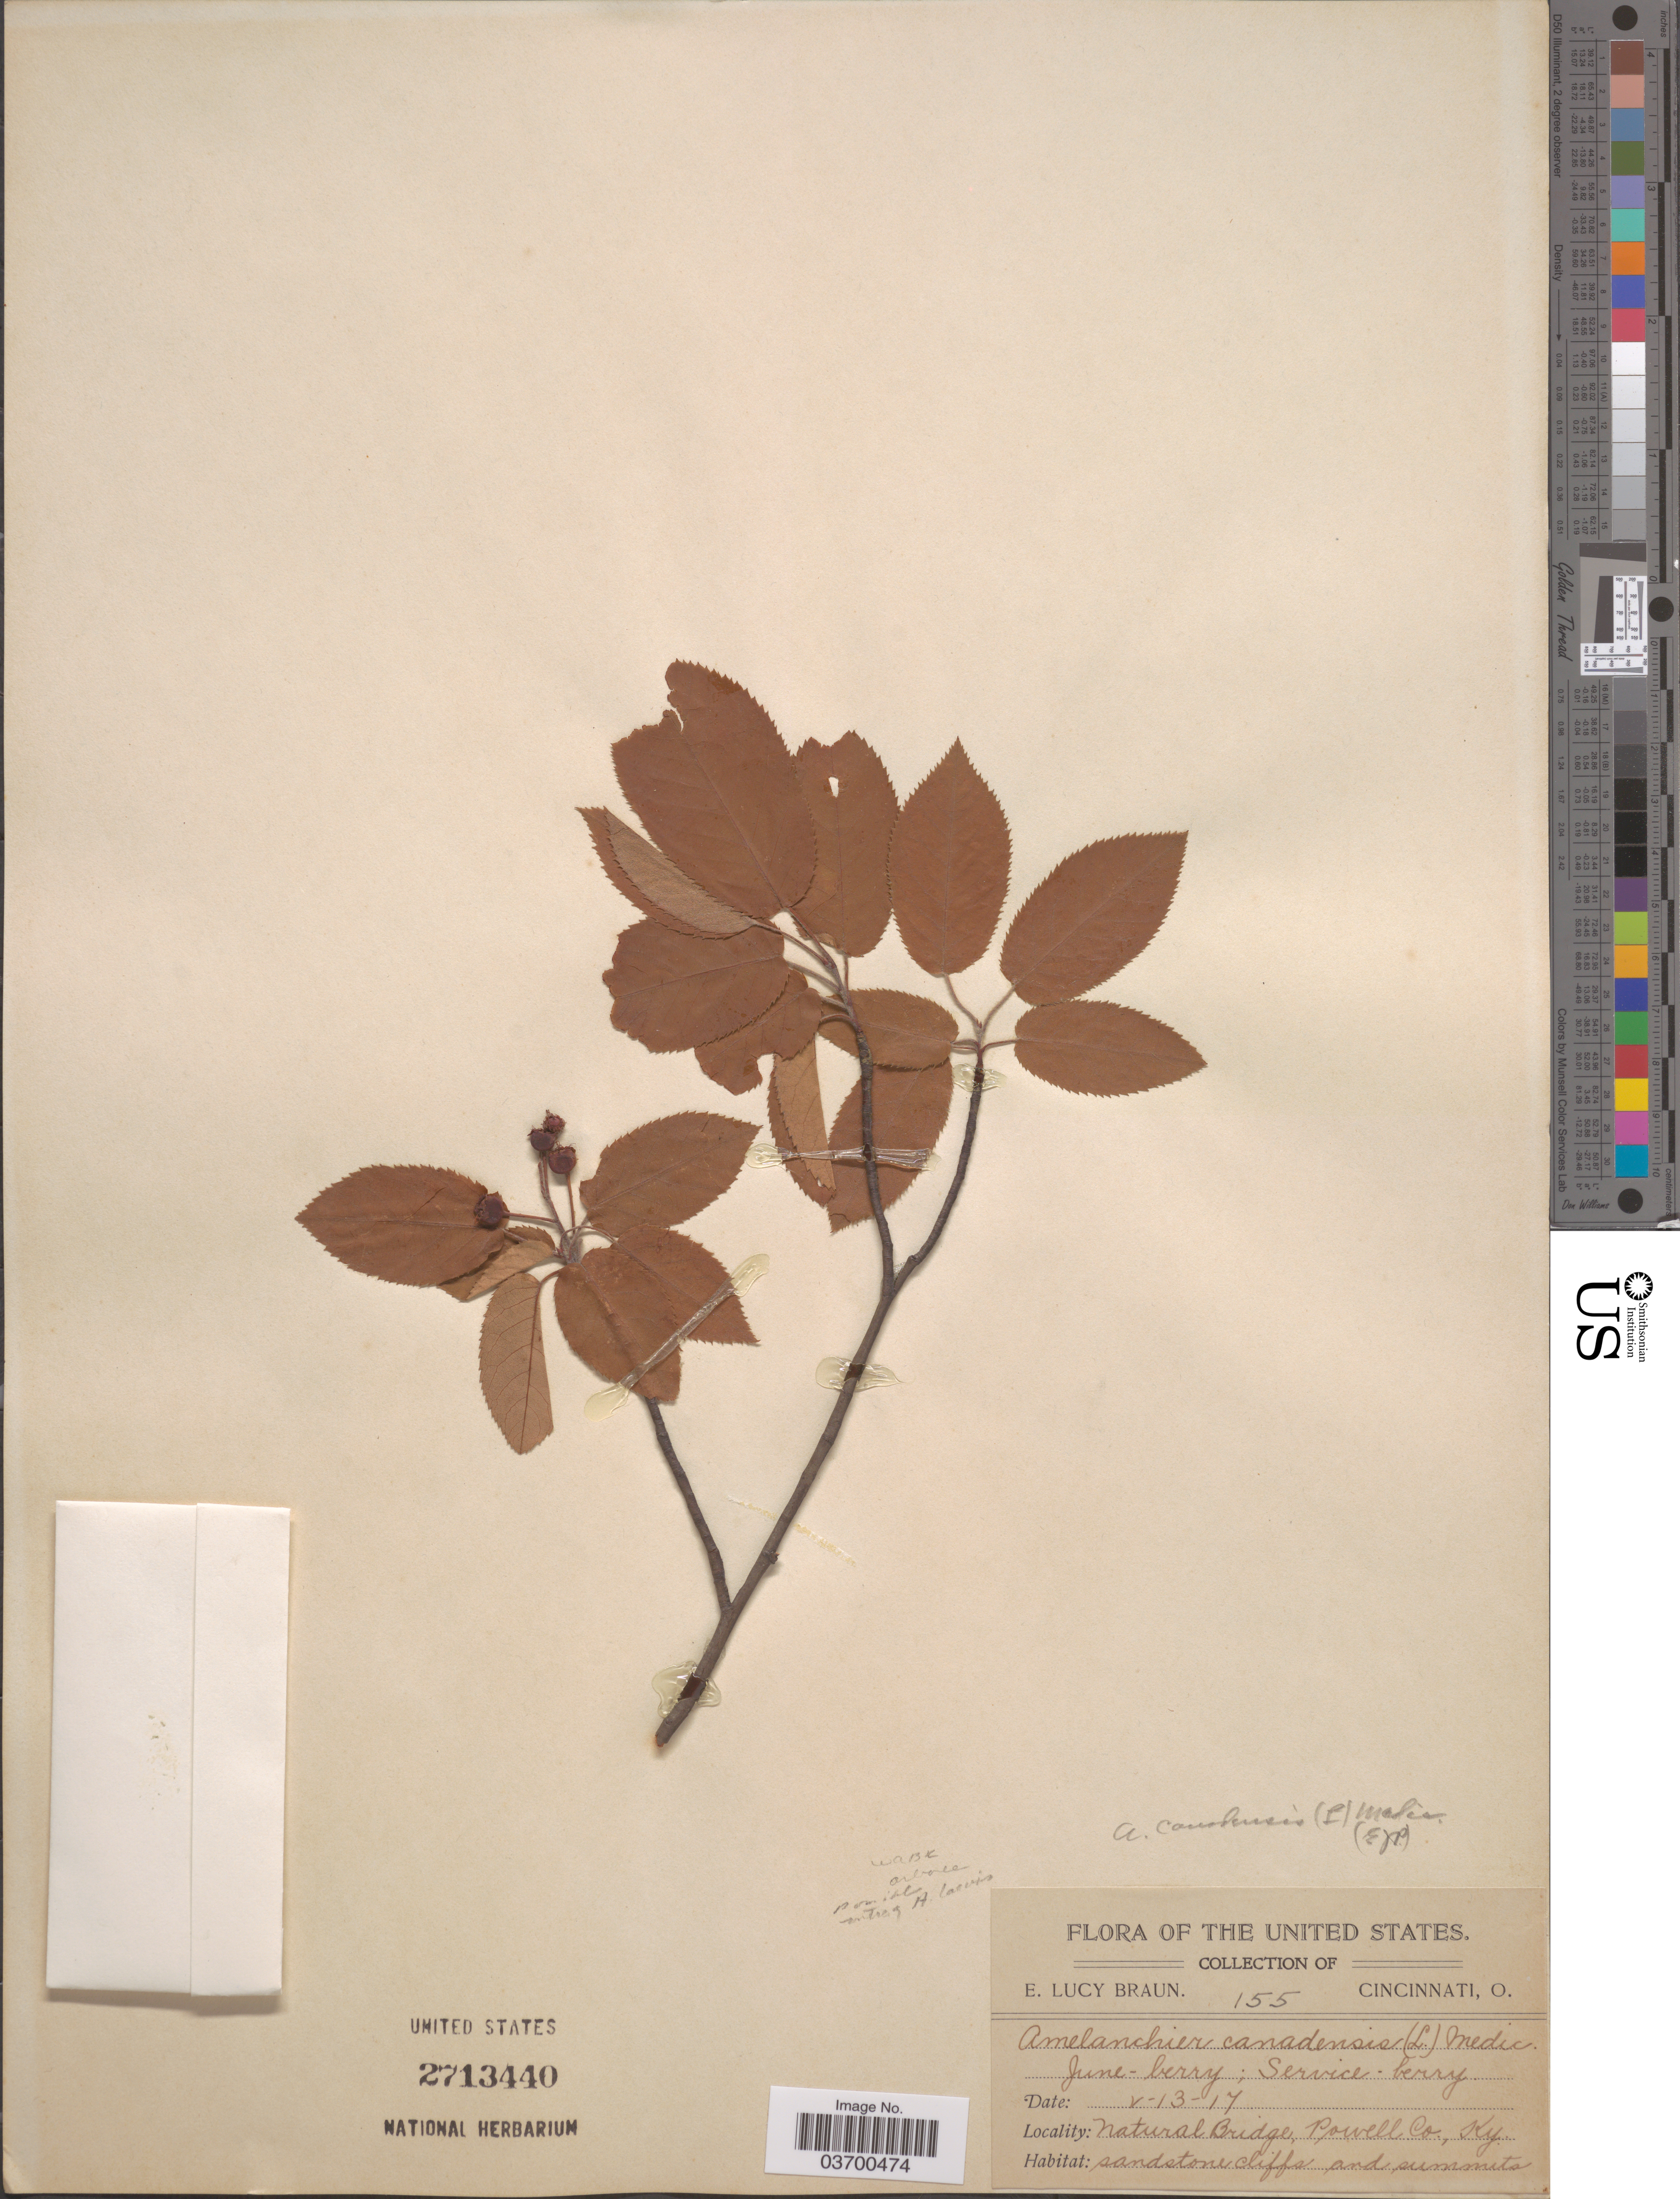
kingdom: Plantae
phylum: Tracheophyta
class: Magnoliopsida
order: Rosales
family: Rosaceae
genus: Amelanchier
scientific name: Amelanchier canadensis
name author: (L.) Medic.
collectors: E. L. Braun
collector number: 155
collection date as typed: Transcribed d/m/y: 13/5/17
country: United States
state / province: Kentucky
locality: Natural Bridge, Powell Co., Ky.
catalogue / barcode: US 2713440